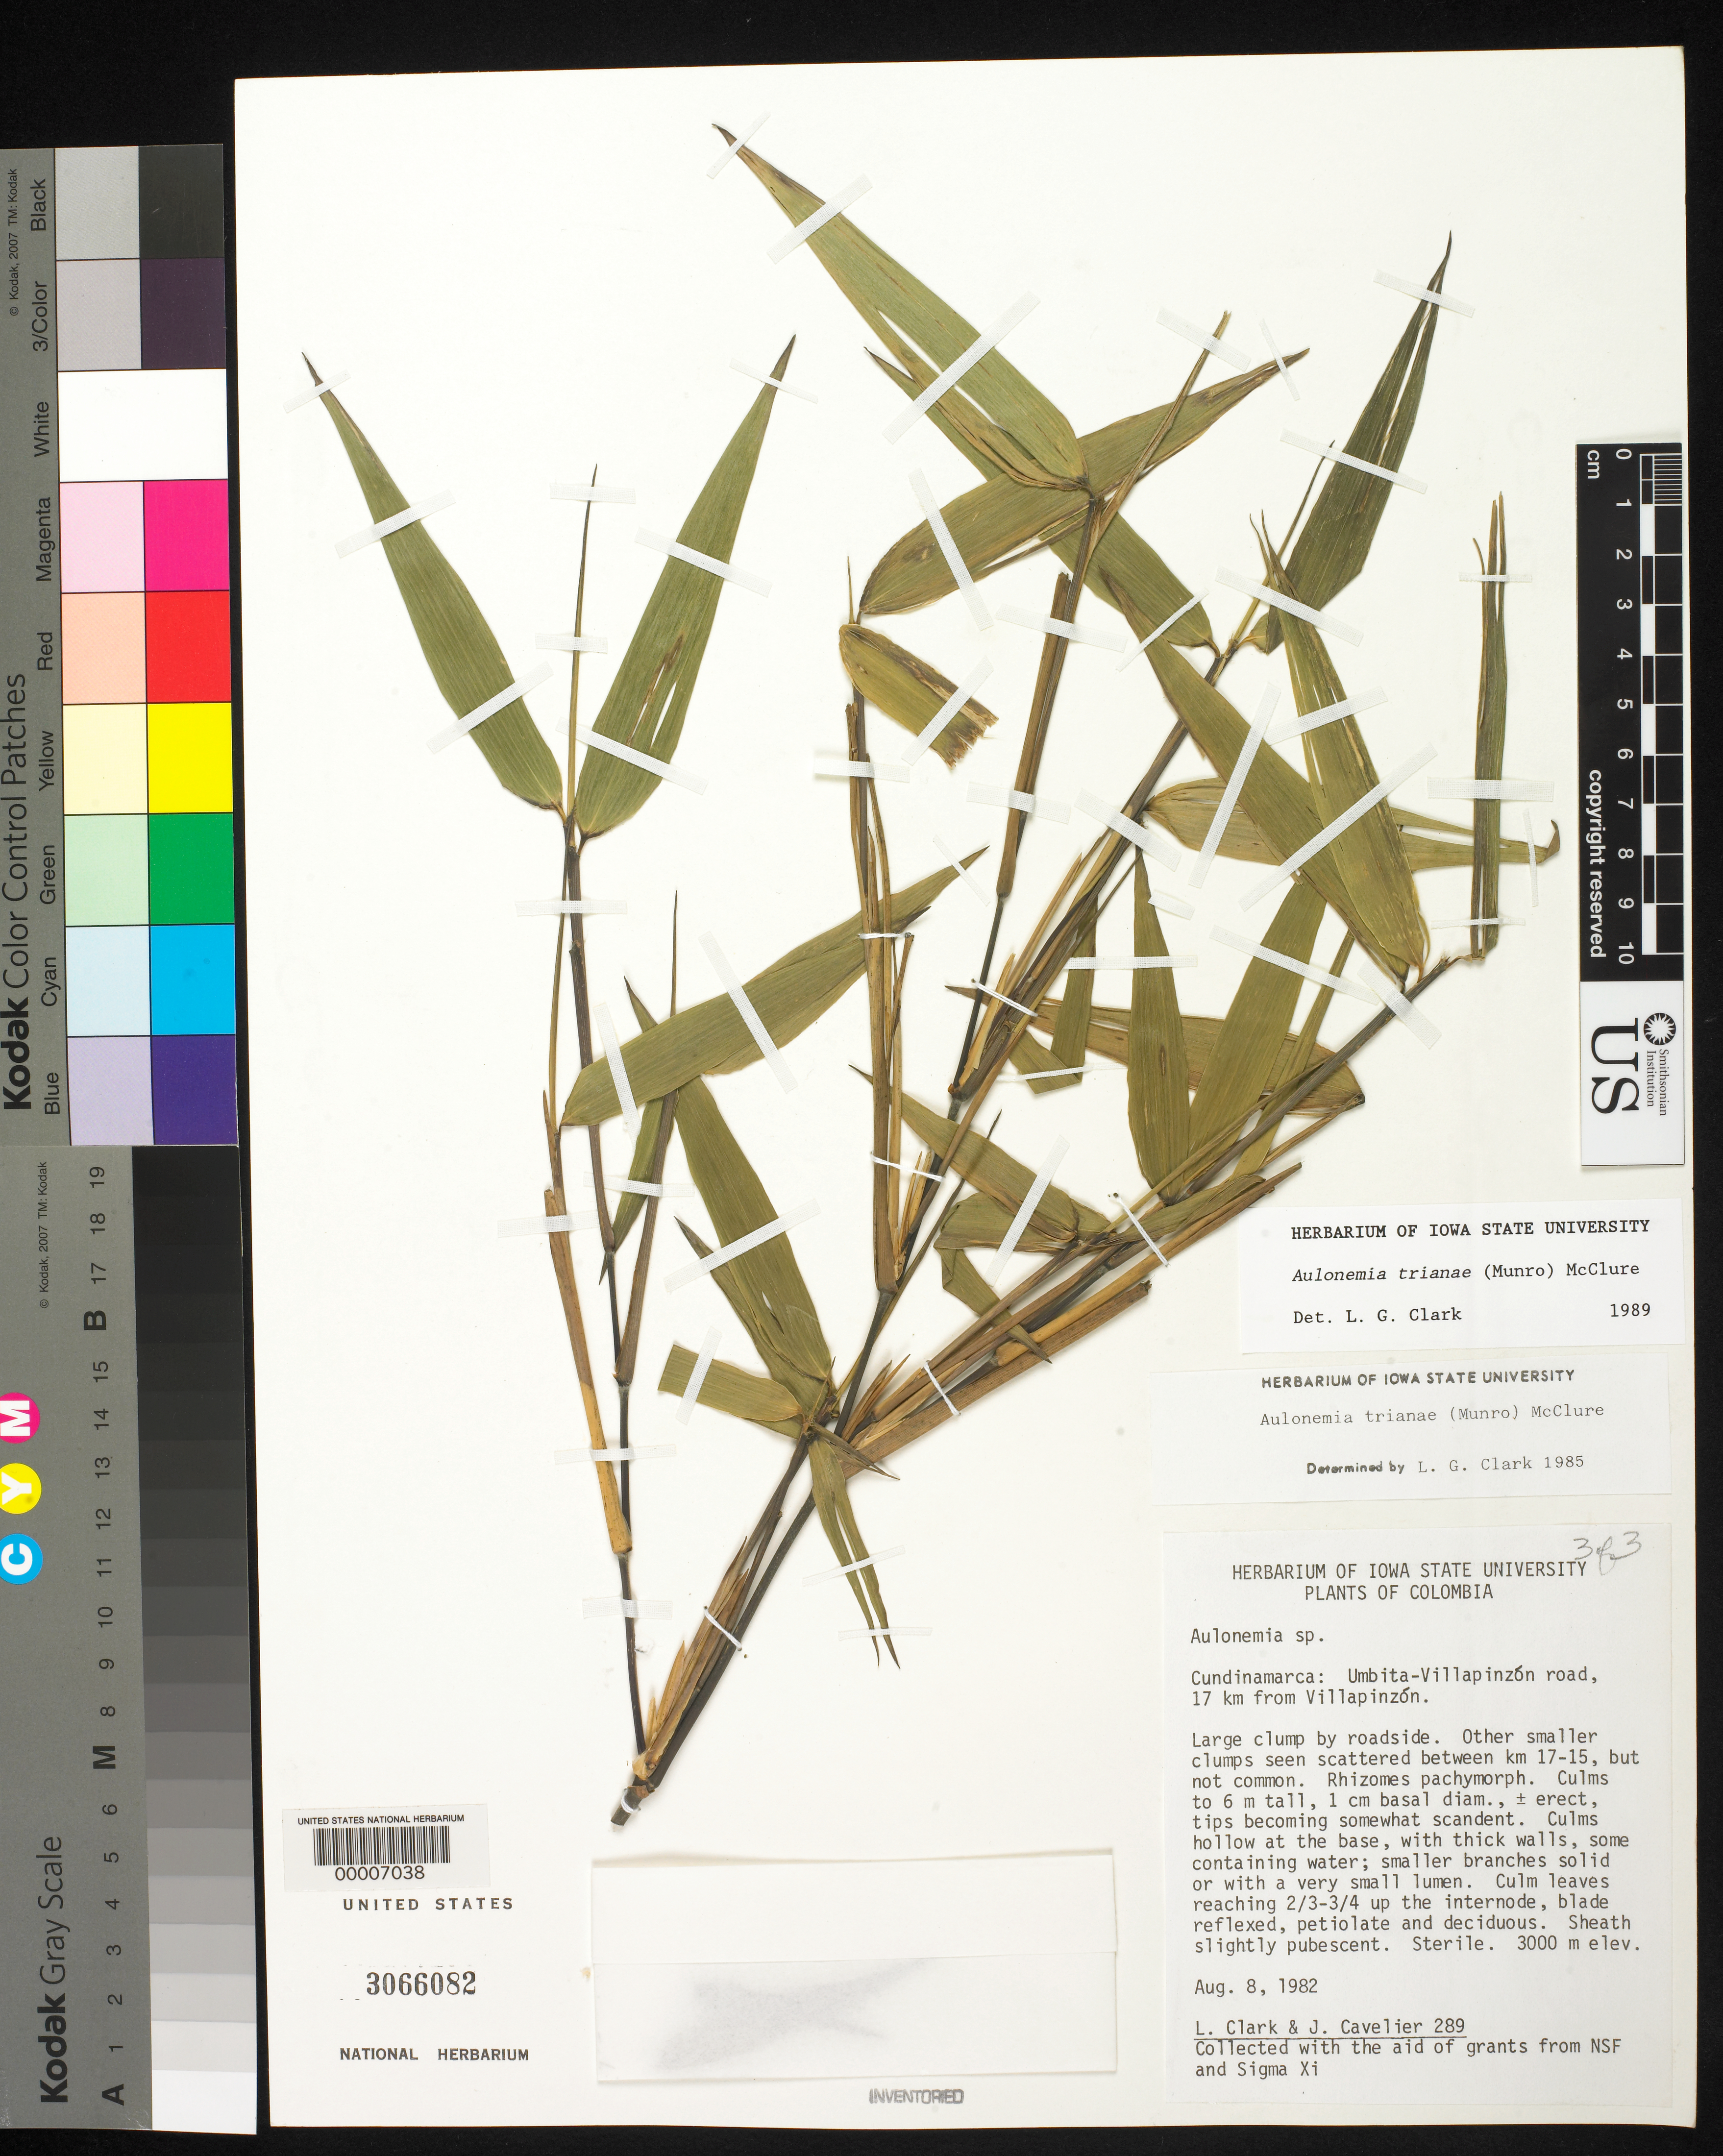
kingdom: Plantae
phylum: Tracheophyta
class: Liliopsida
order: Poales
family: Poaceae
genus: Aulonemia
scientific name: Aulonemia trianae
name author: (Munro) McClure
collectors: L. G. Clark & J. Cavelier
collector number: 289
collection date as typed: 08 Aug 1982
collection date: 1982-08-08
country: Colombia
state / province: Cundinamarca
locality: Umbita-Villapinzon Road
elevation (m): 3000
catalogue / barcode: US 3066082